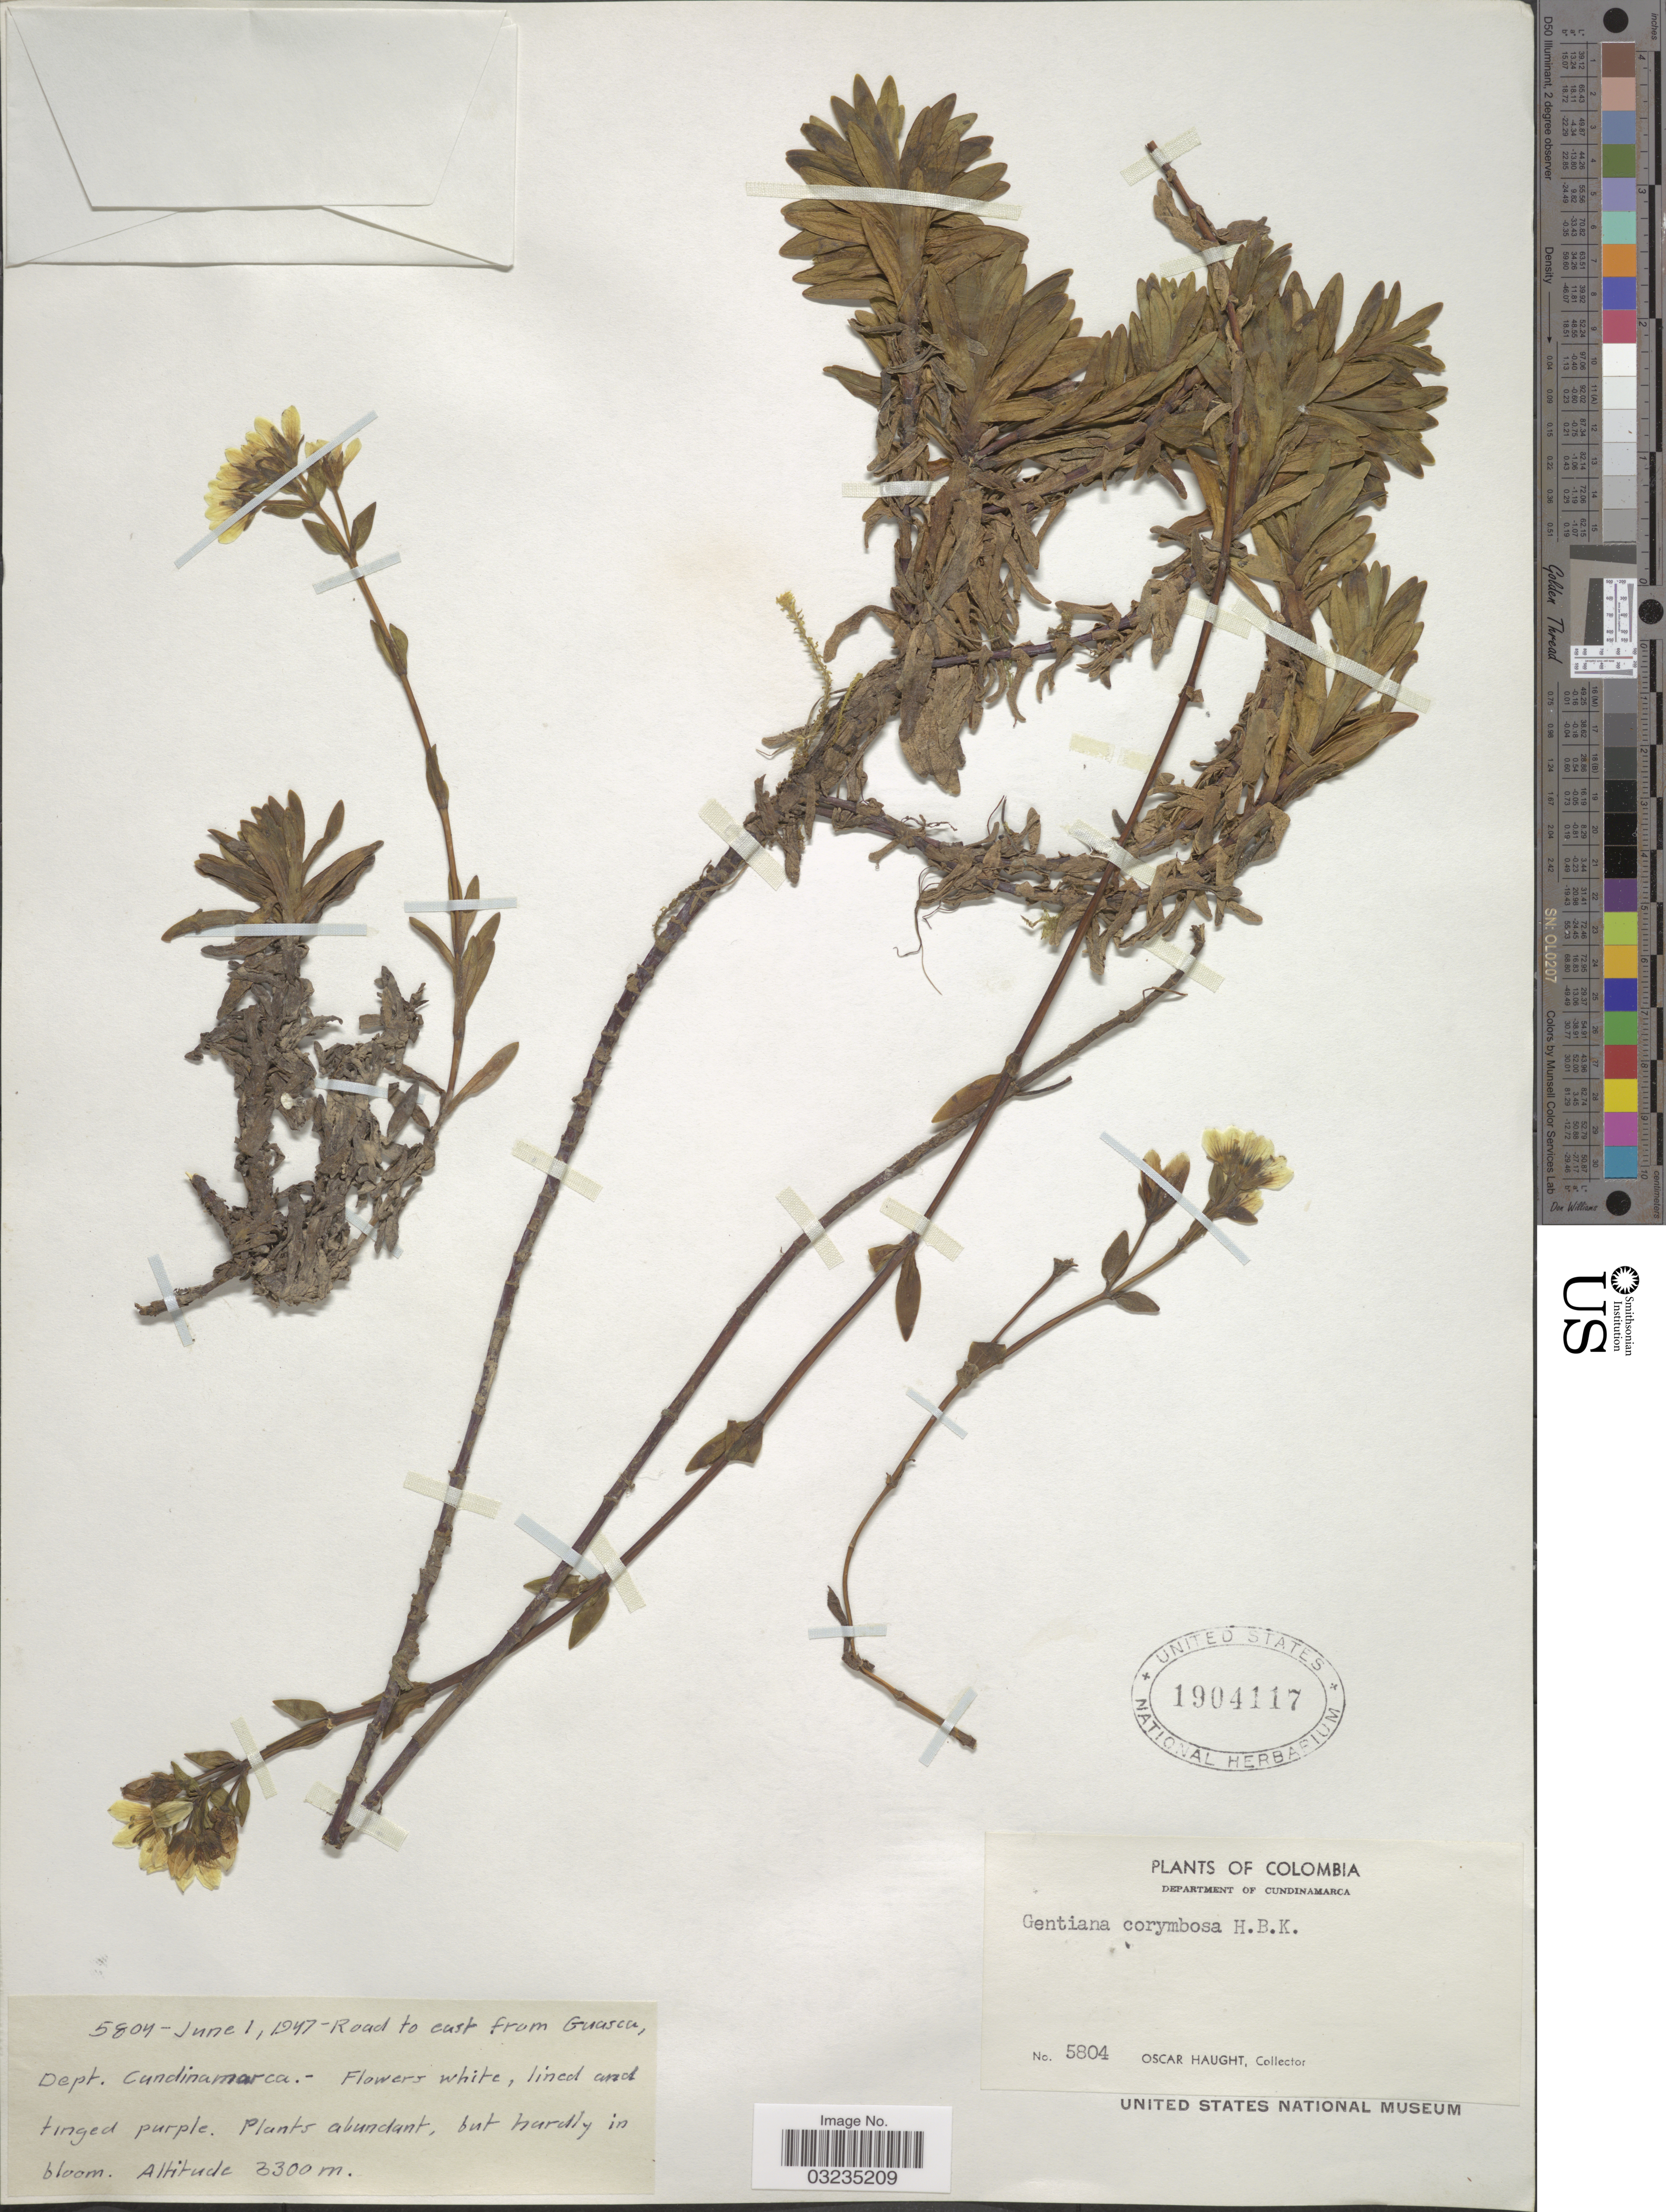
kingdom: Plantae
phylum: Tracheophyta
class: Magnoliopsida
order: Gentianales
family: Gentianaceae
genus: Gentiana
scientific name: Gentiana corymbosa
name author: Humb. et al.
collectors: O. L. Haught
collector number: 5804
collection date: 1947-06-01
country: Colombia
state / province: Cundinamarca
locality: Road to east from Guasca, Dept. Cundinamarca. Department of Cundinamarca.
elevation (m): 3300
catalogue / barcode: US 1904117